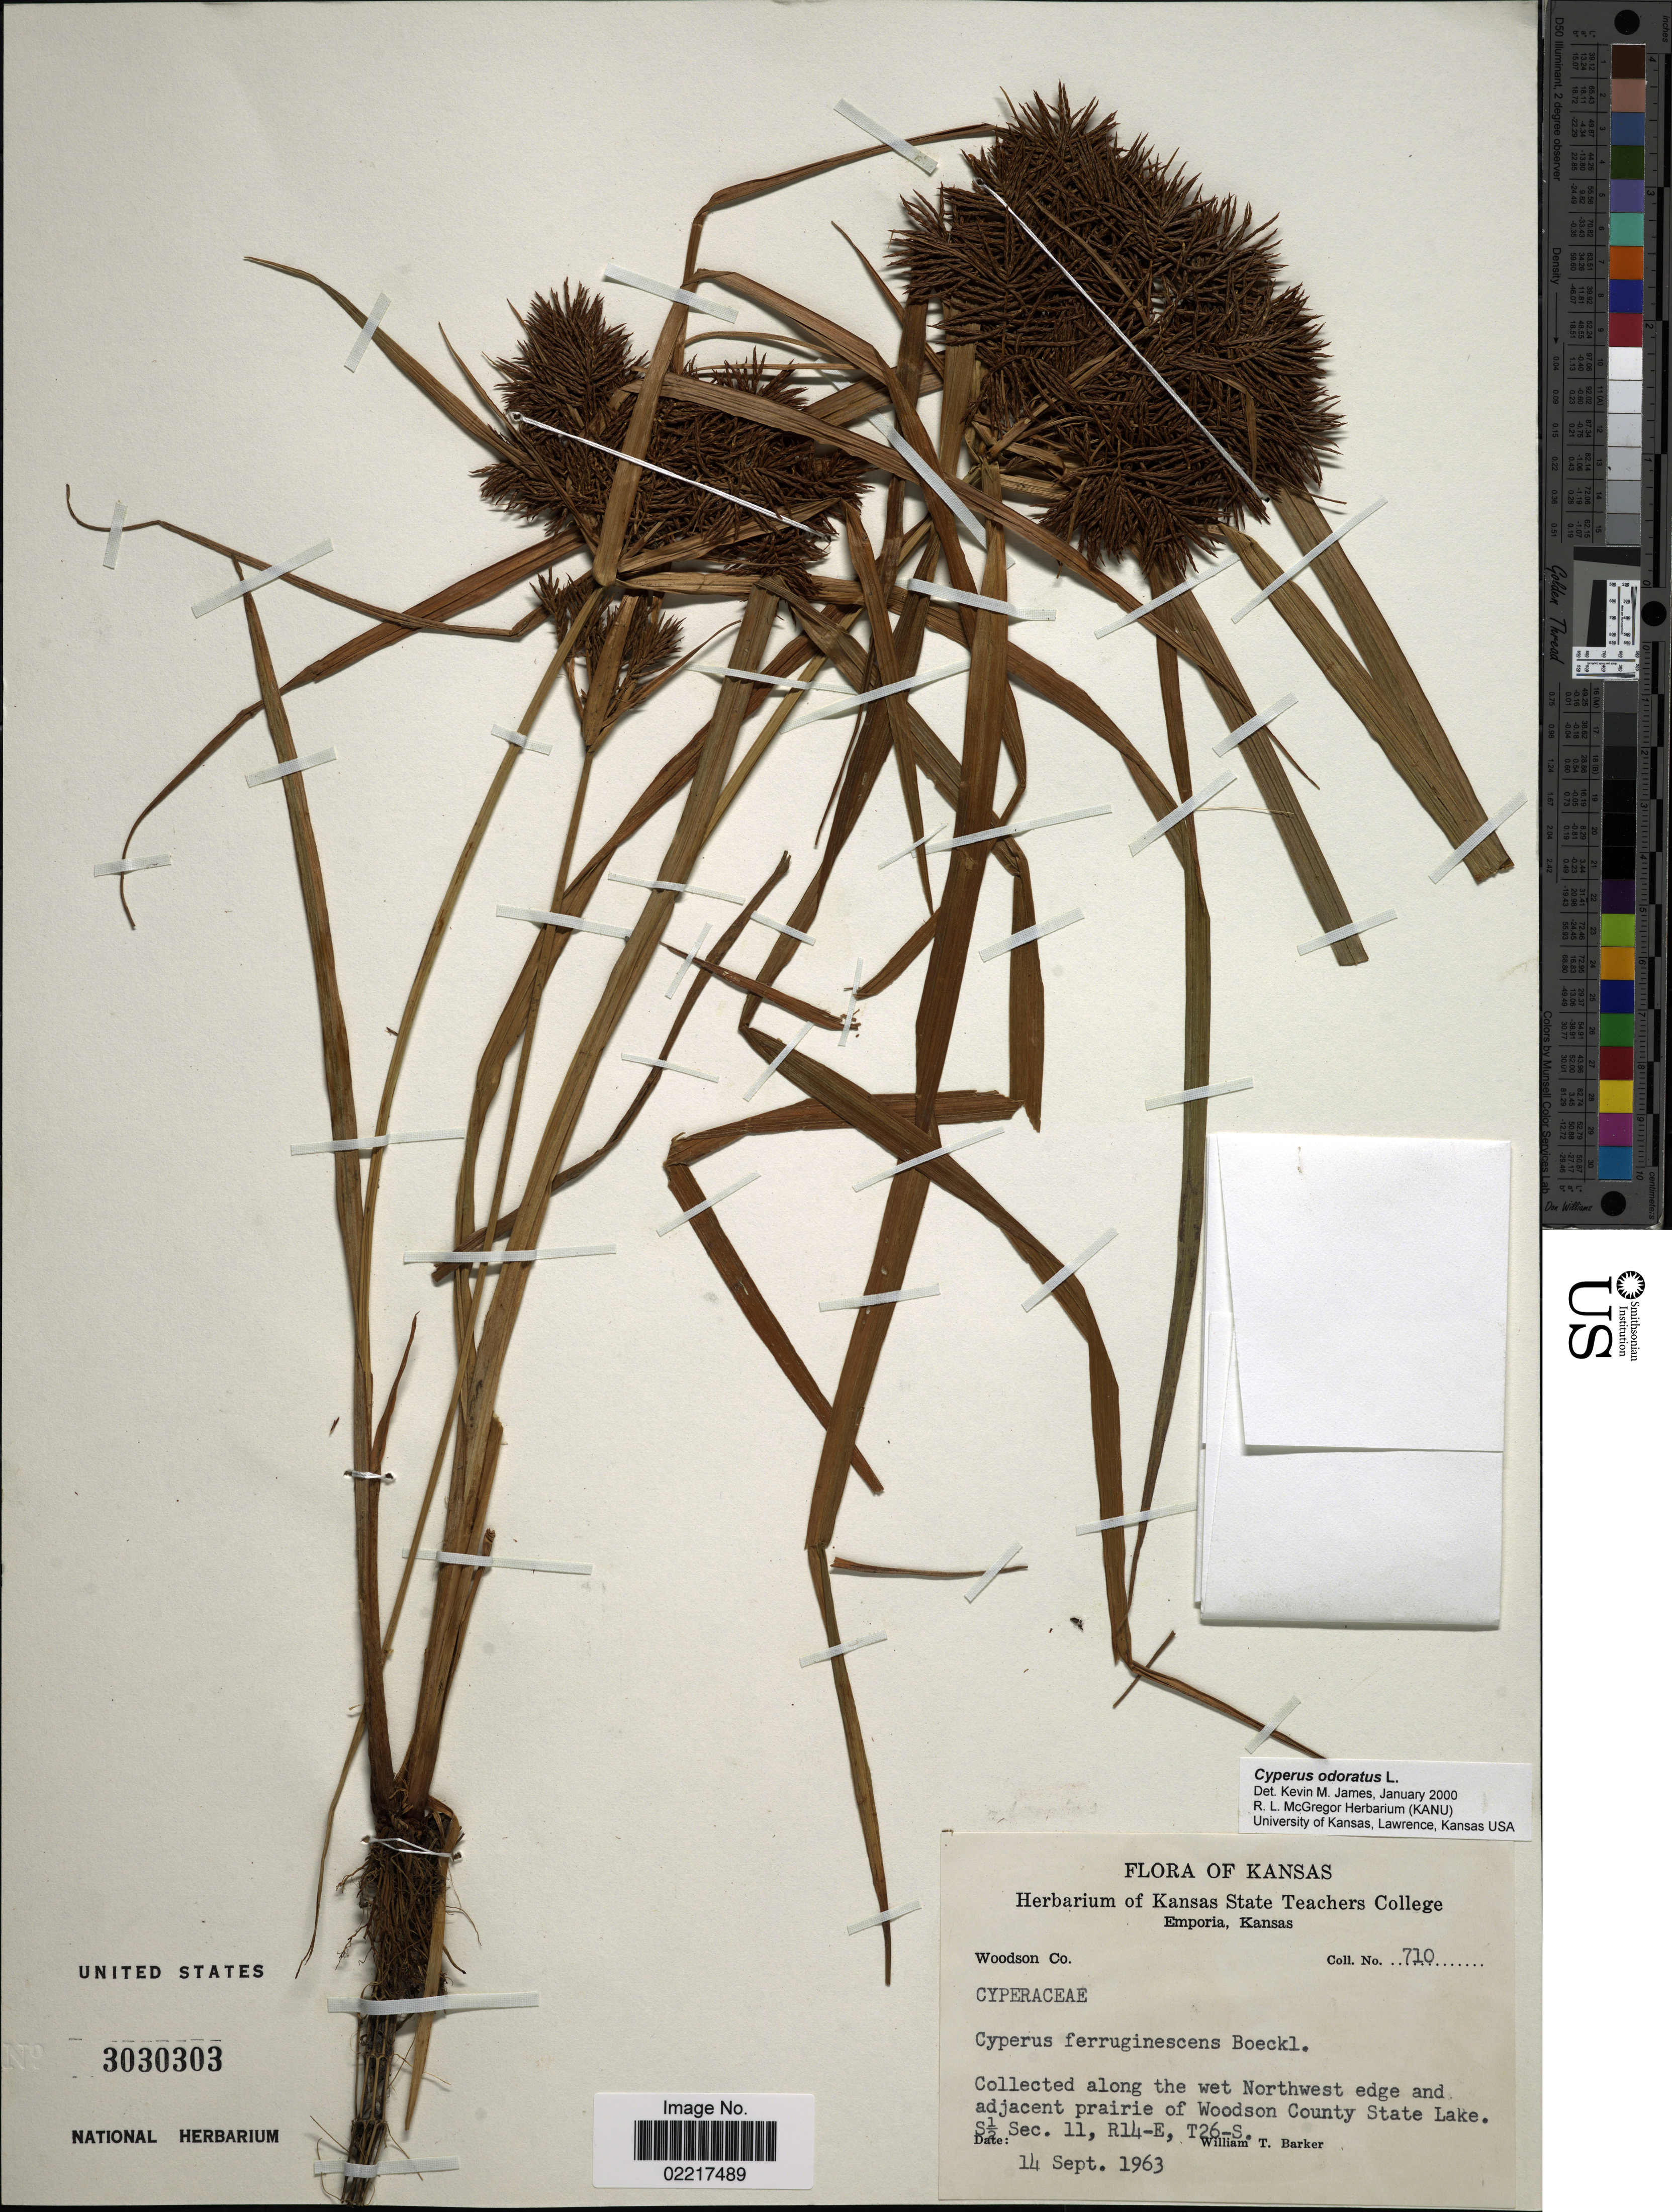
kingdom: Plantae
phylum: Tracheophyta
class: Liliopsida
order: Poales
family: Cyperaceae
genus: Cyperus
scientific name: Cyperus odoratus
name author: L.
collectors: W. T. Barker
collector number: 710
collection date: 1963-09-14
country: United States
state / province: Kansas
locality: Woodson Co, Collected along the wet Northwest edge and adjacent prairie of Woodson County State Lake S½ Sec. 11, R14-E, T26-S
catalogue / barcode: US 3030303